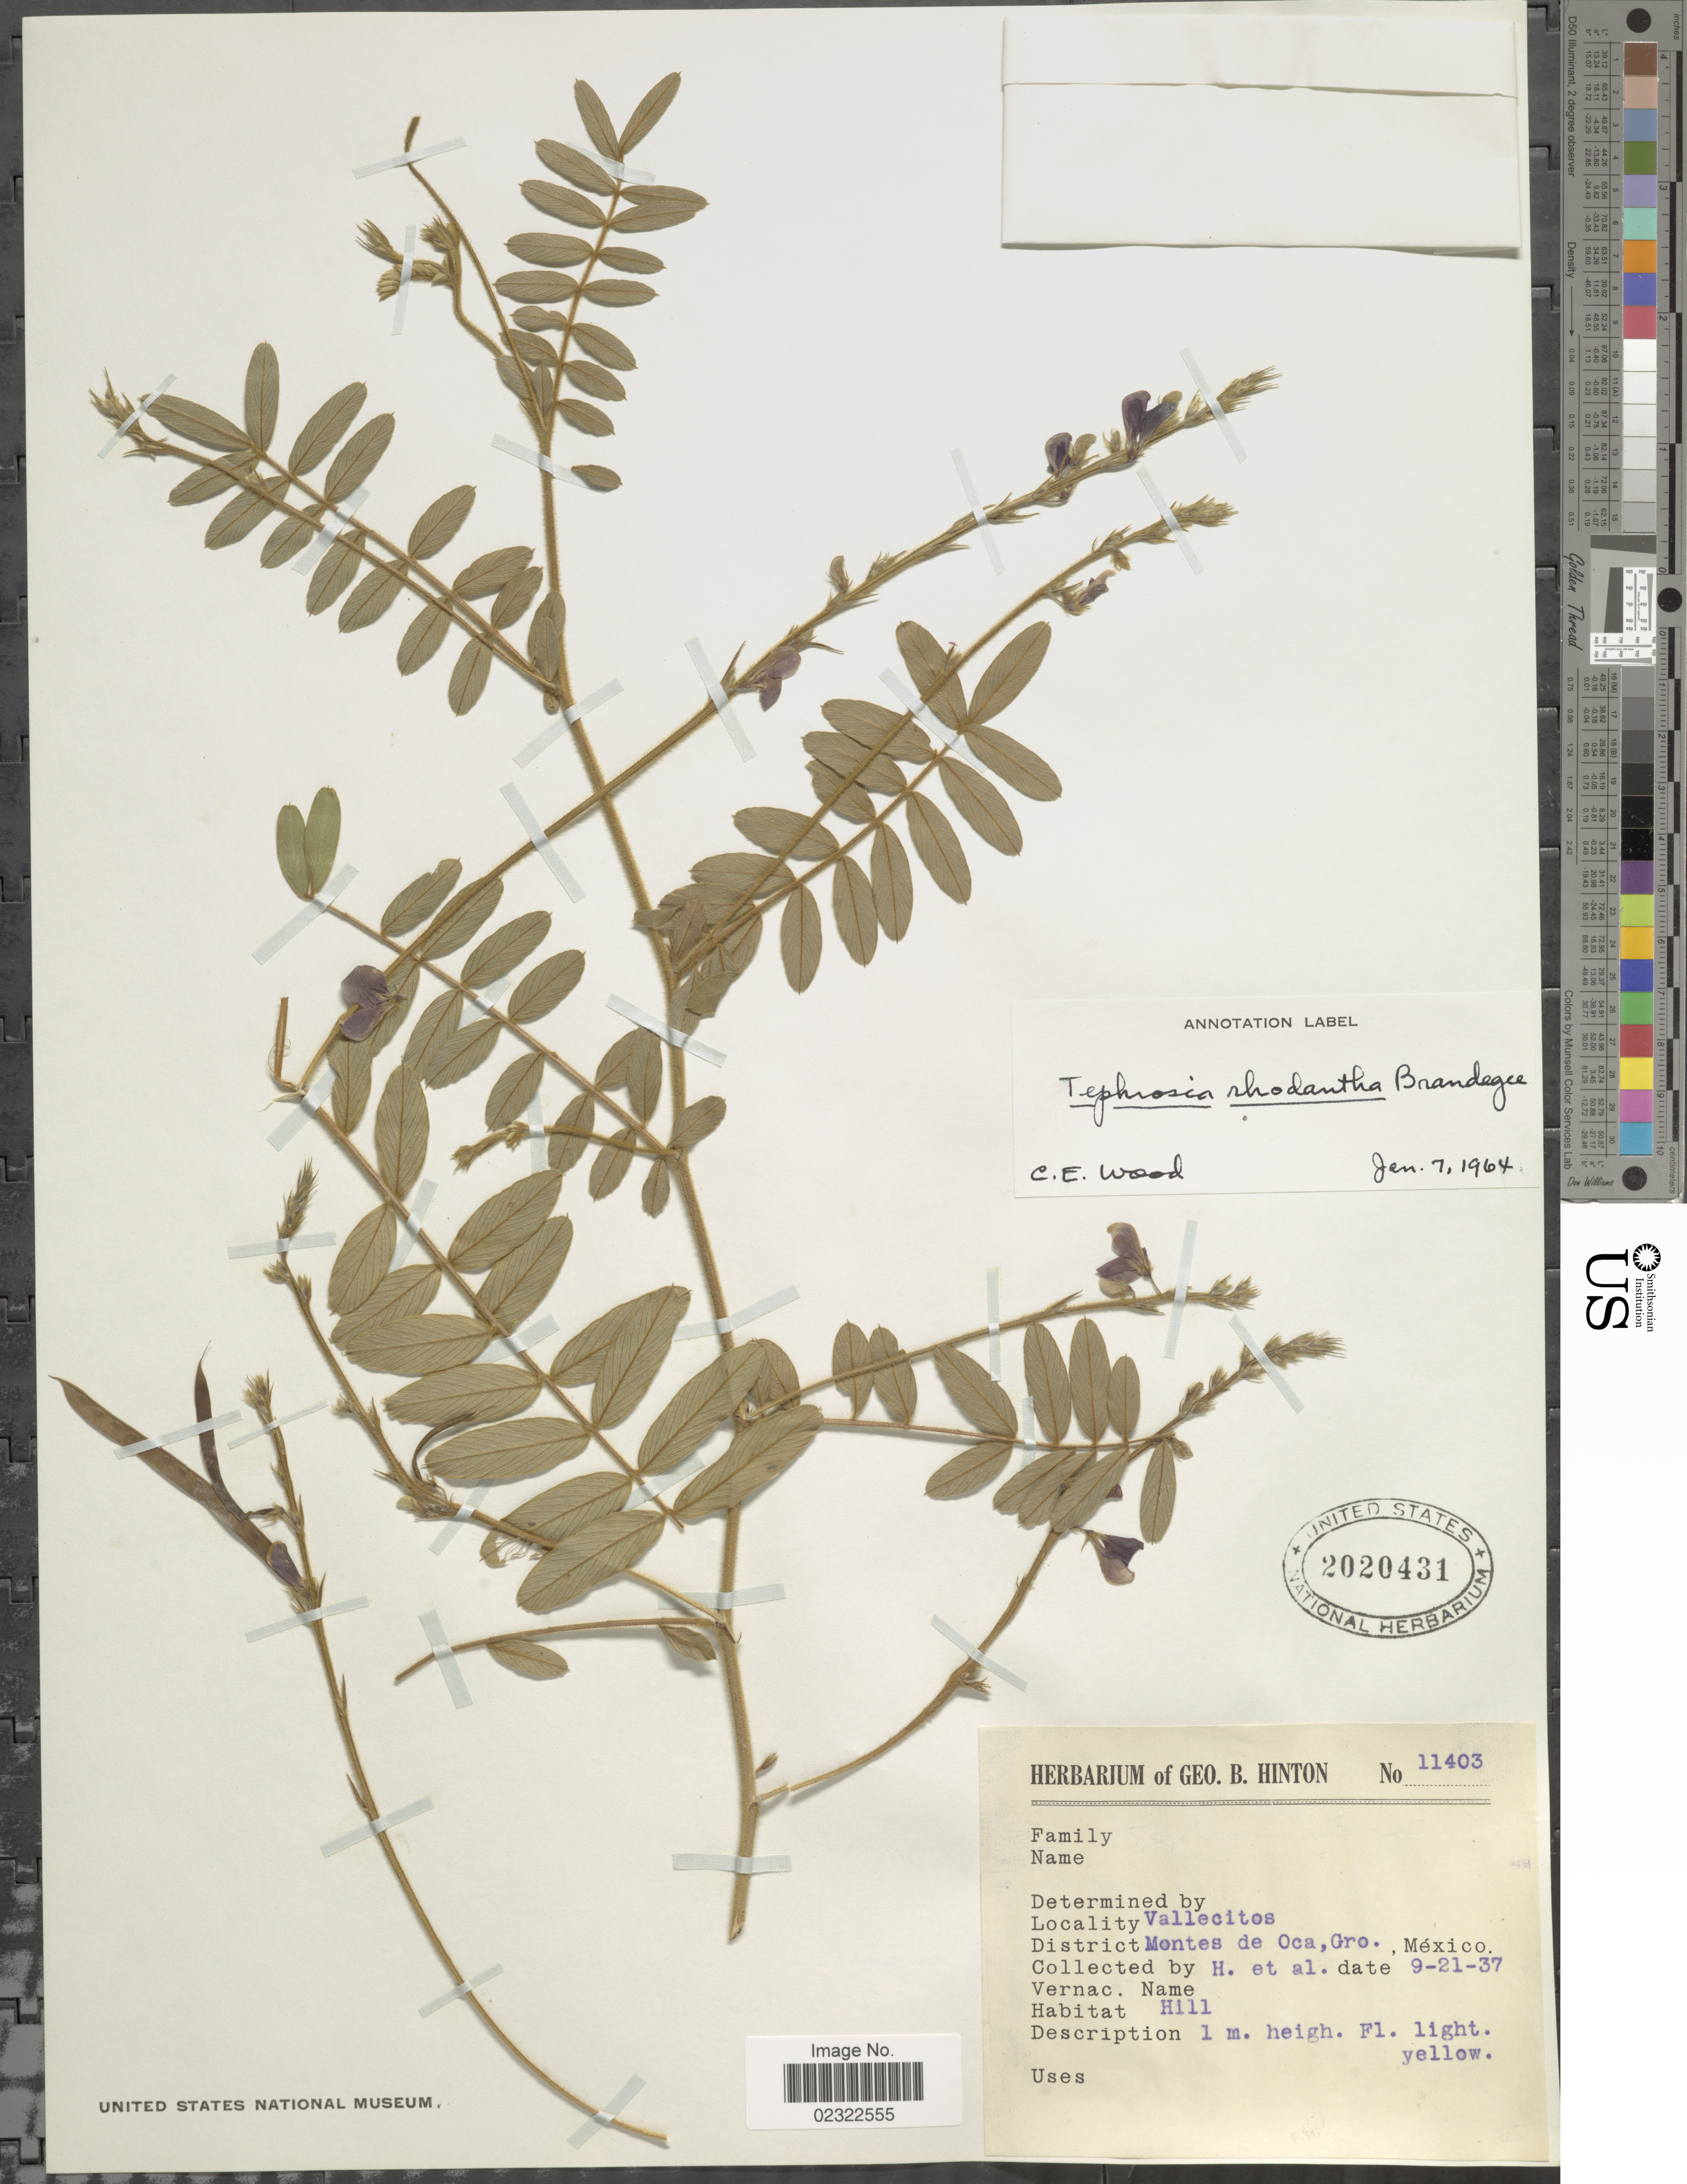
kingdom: Plantae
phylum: Tracheophyta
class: Magnoliopsida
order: Fabales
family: Fabaceae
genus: Tephrosia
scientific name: Tephrosia rhodantha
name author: Brandegee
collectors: G. B. Hinton & et al.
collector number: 11403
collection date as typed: Transcribed d/m/y: 21/9/37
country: Mexico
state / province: Guerrero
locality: Vallecitos, Montes de Oca, Gro. Mexico.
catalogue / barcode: US 2020431